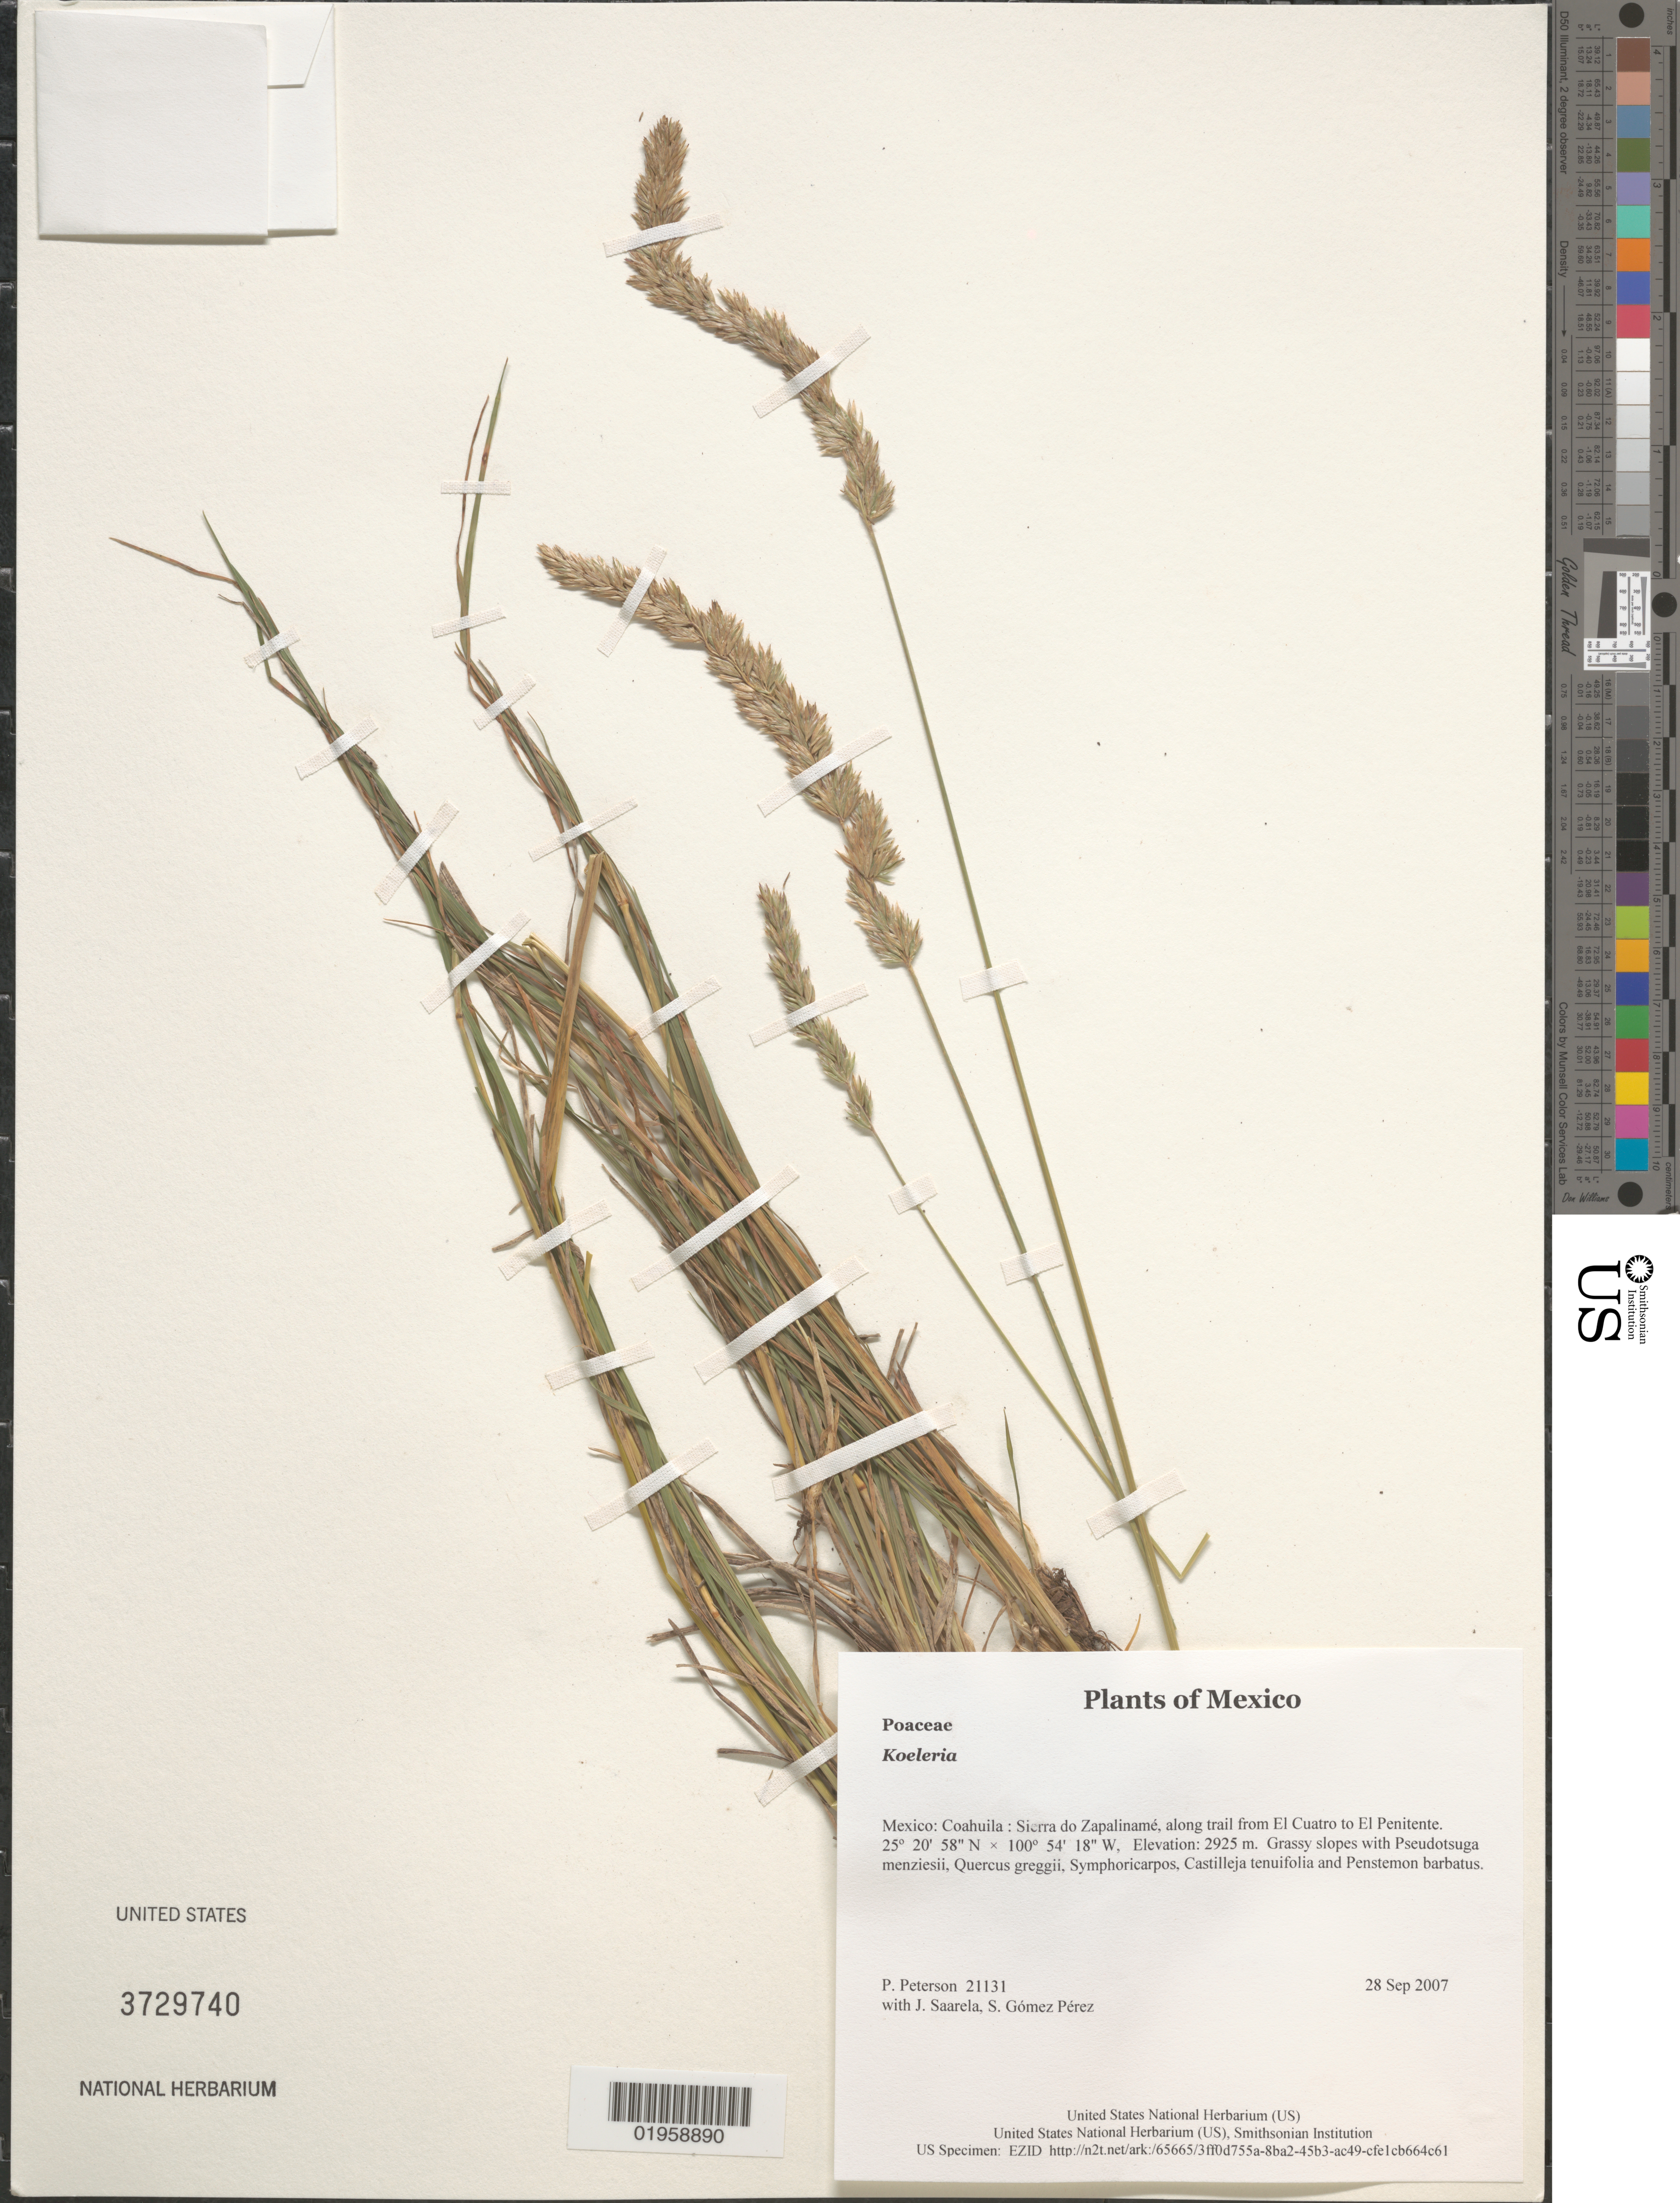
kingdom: Plantae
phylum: Tracheophyta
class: Liliopsida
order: Poales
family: Poaceae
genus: Koeleria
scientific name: Koeleria sp.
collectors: P. M. Peterson, J. Saarela & S. Gómez Pérez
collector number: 21131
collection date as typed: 28 Sep 2007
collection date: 2007-09-28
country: Mexico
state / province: Coahuila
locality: Sierra do Zapalinamé, along trail from El Cuatro to El Penitente.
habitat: Grassy slopes with Pseudotsuga menziesii, Quercus greggii, Symphoricarpos, Castilleja tenuifolia and Penstemon barbatus.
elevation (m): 2925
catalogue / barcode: US 3729740